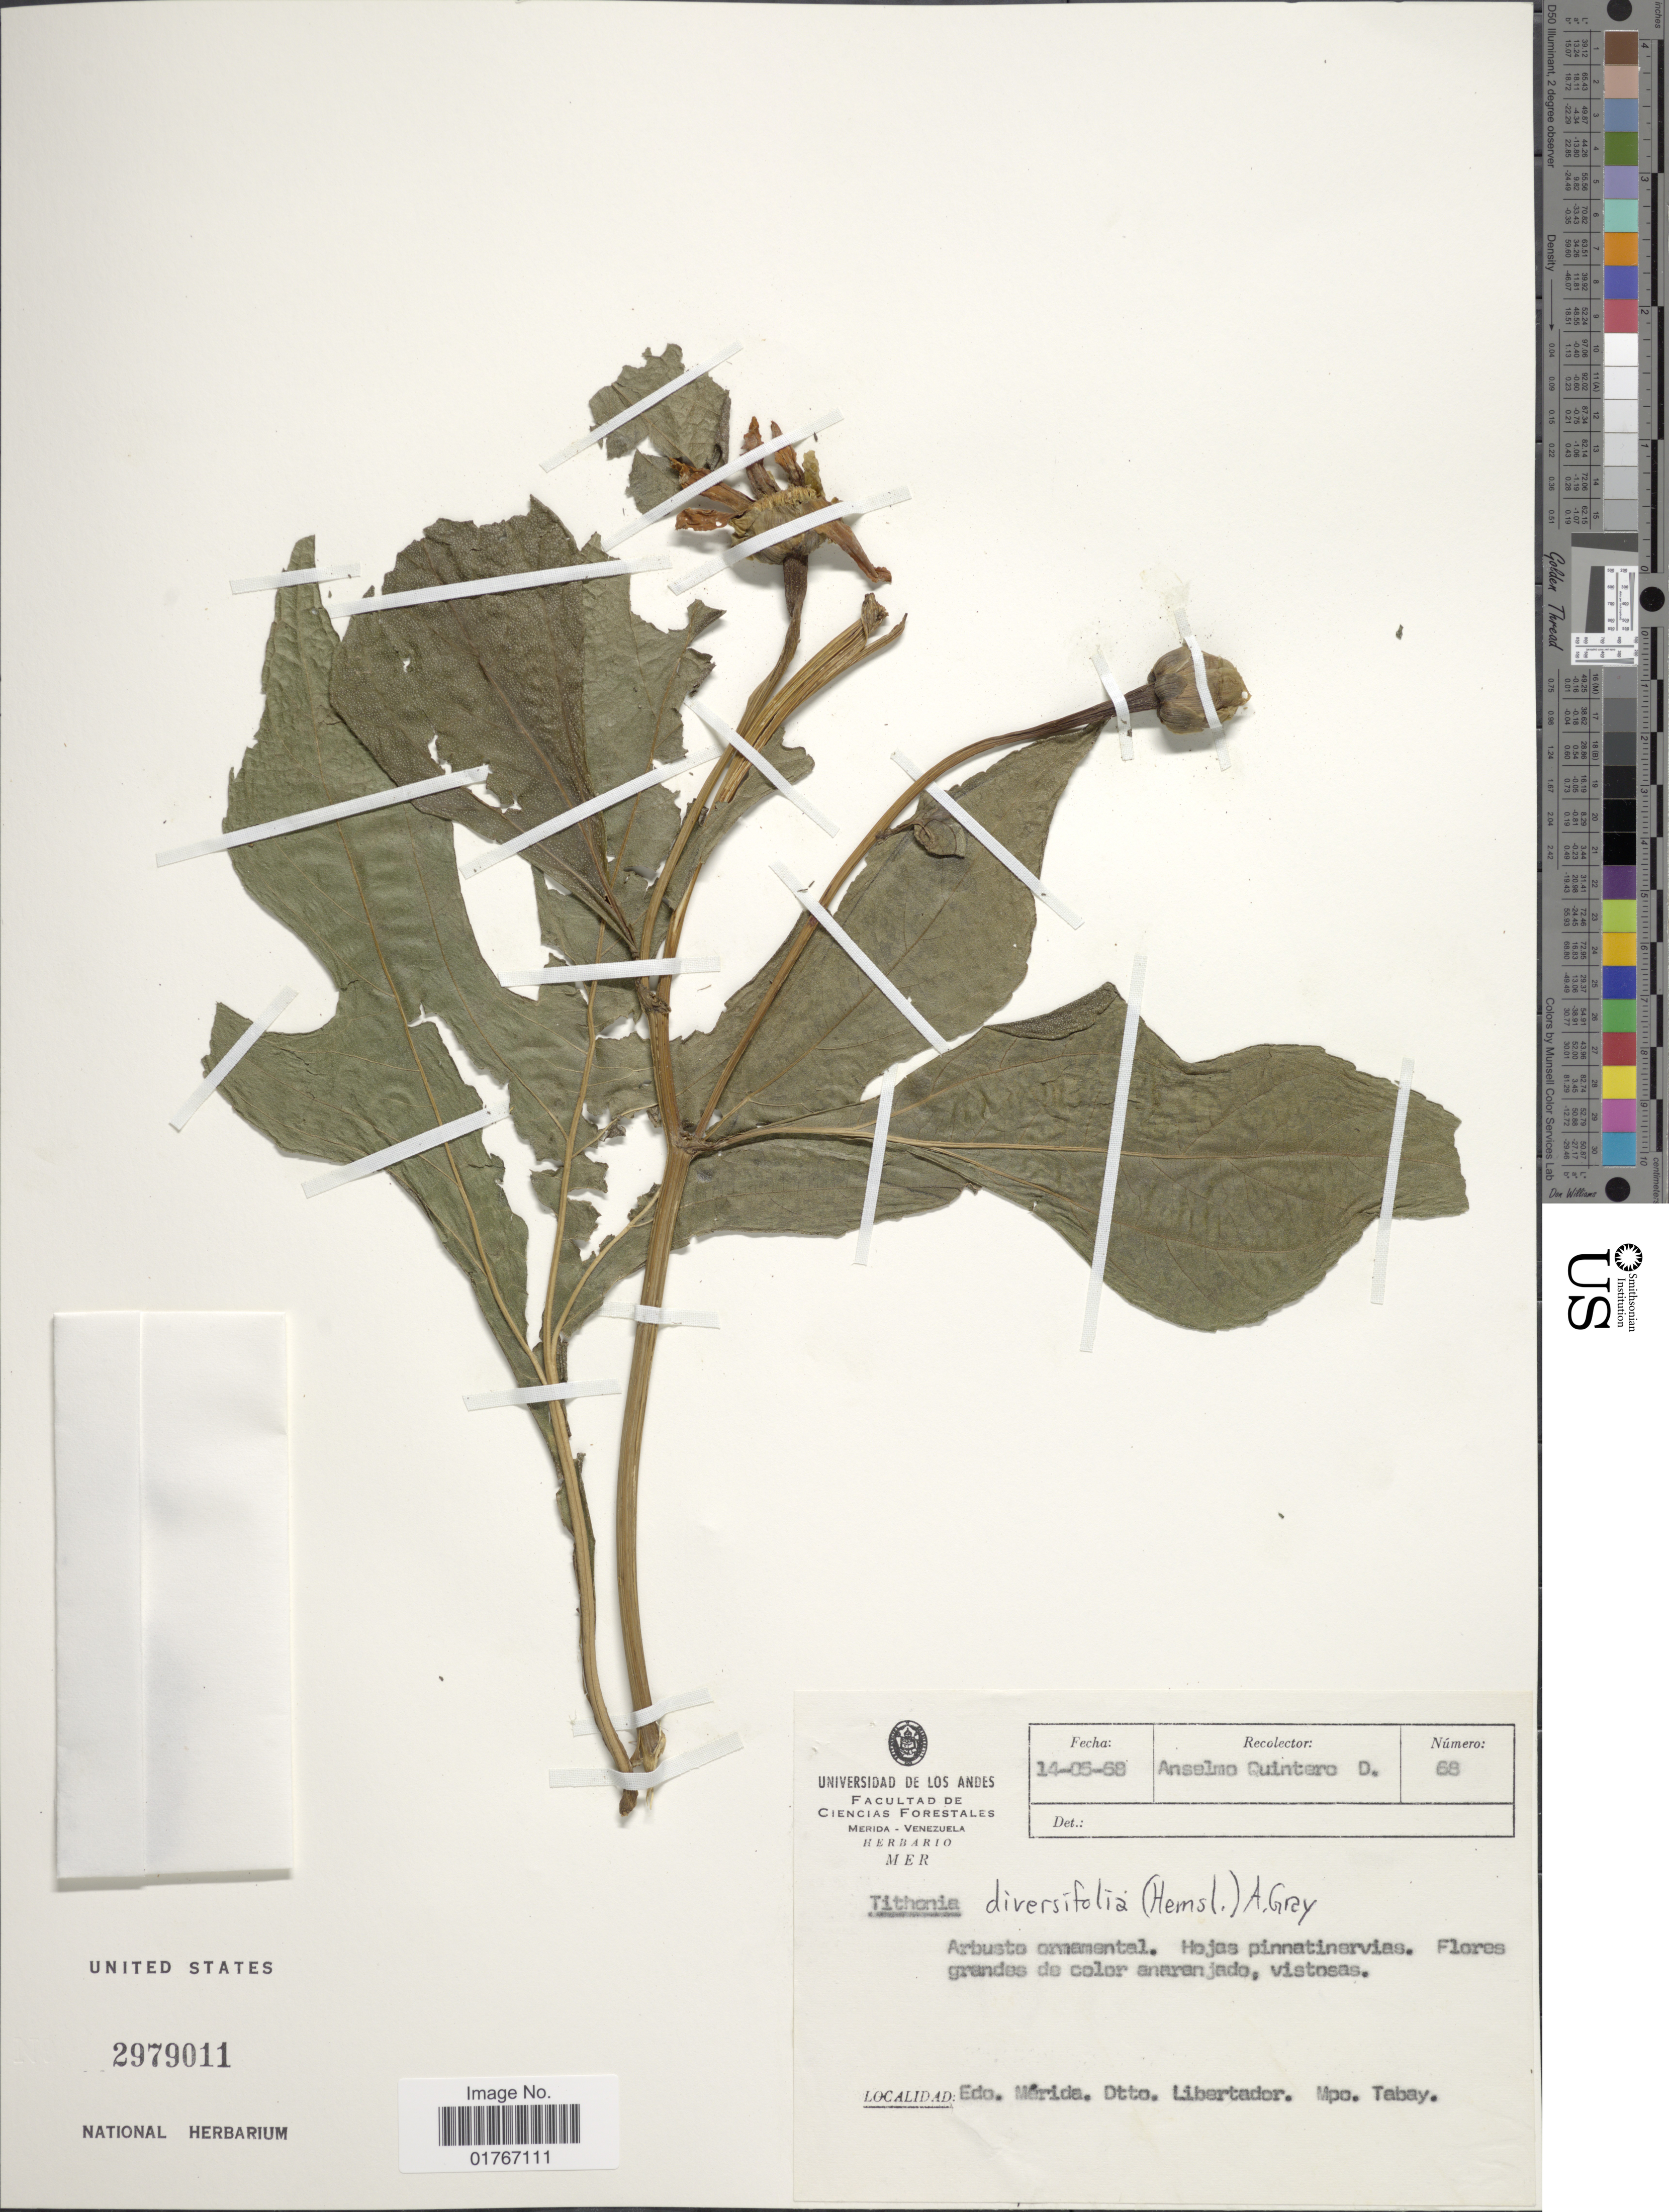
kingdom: Plantae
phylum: Tracheophyta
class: Magnoliopsida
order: Asterales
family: Asteraceae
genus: Tithonia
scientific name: Tithonia diversifolia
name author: (Hemsl.) A. Gray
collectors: A. Quintero D.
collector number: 68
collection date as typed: Transcribed d/m/y: 14/5/68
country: Venezuela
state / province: Mérida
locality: Dtto Libertador. Mpo Tabay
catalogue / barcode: US 2979011